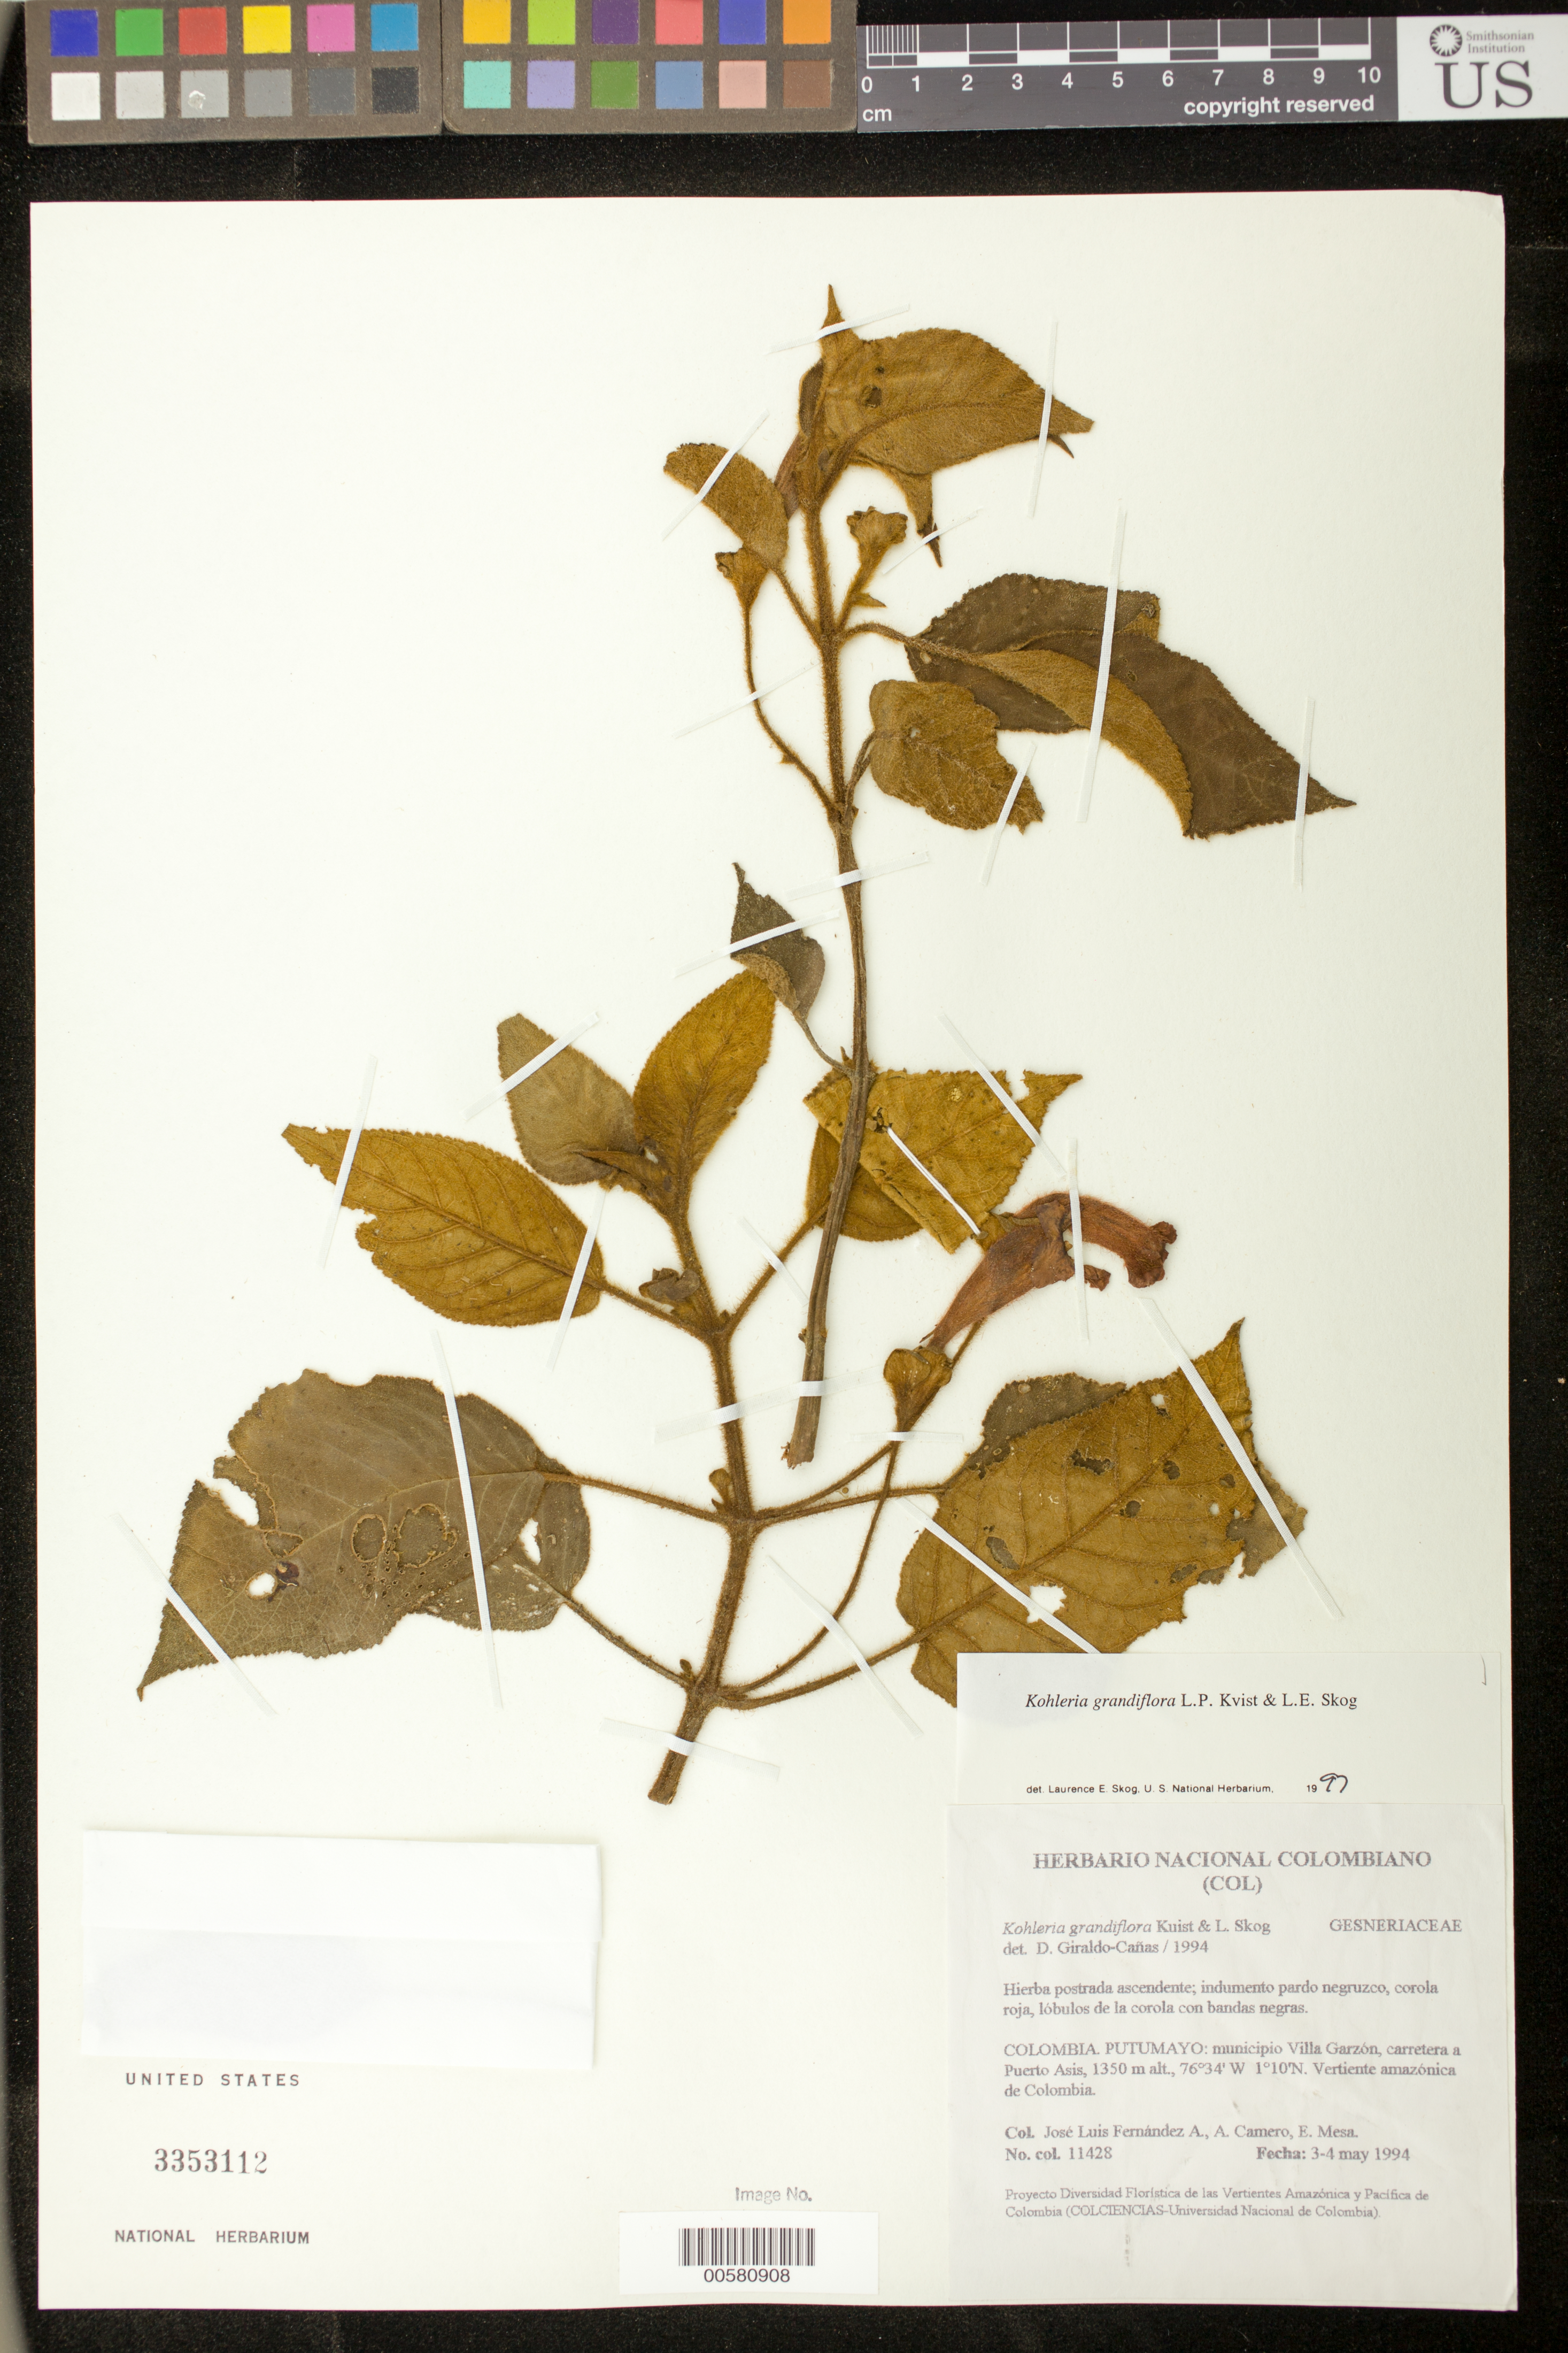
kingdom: Plantae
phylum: Tracheophyta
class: Magnoliopsida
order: Lamiales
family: Gesneriaceae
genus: Kohleria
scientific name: Kohleria grandiflora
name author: L.P. Kvist & L.E. Skog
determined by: Skog, Laurence E.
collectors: J. L. Fernández-Alonso, A. A. Camero & E. Mesa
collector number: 11428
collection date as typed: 3-4 May 1994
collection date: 1994-05-03/1994-05-04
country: Colombia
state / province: Putumayo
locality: Mpio. Villa Garzón, carretera a Puerto Asis, vertiente amazónica de Colombia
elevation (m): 1350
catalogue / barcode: US 3353112